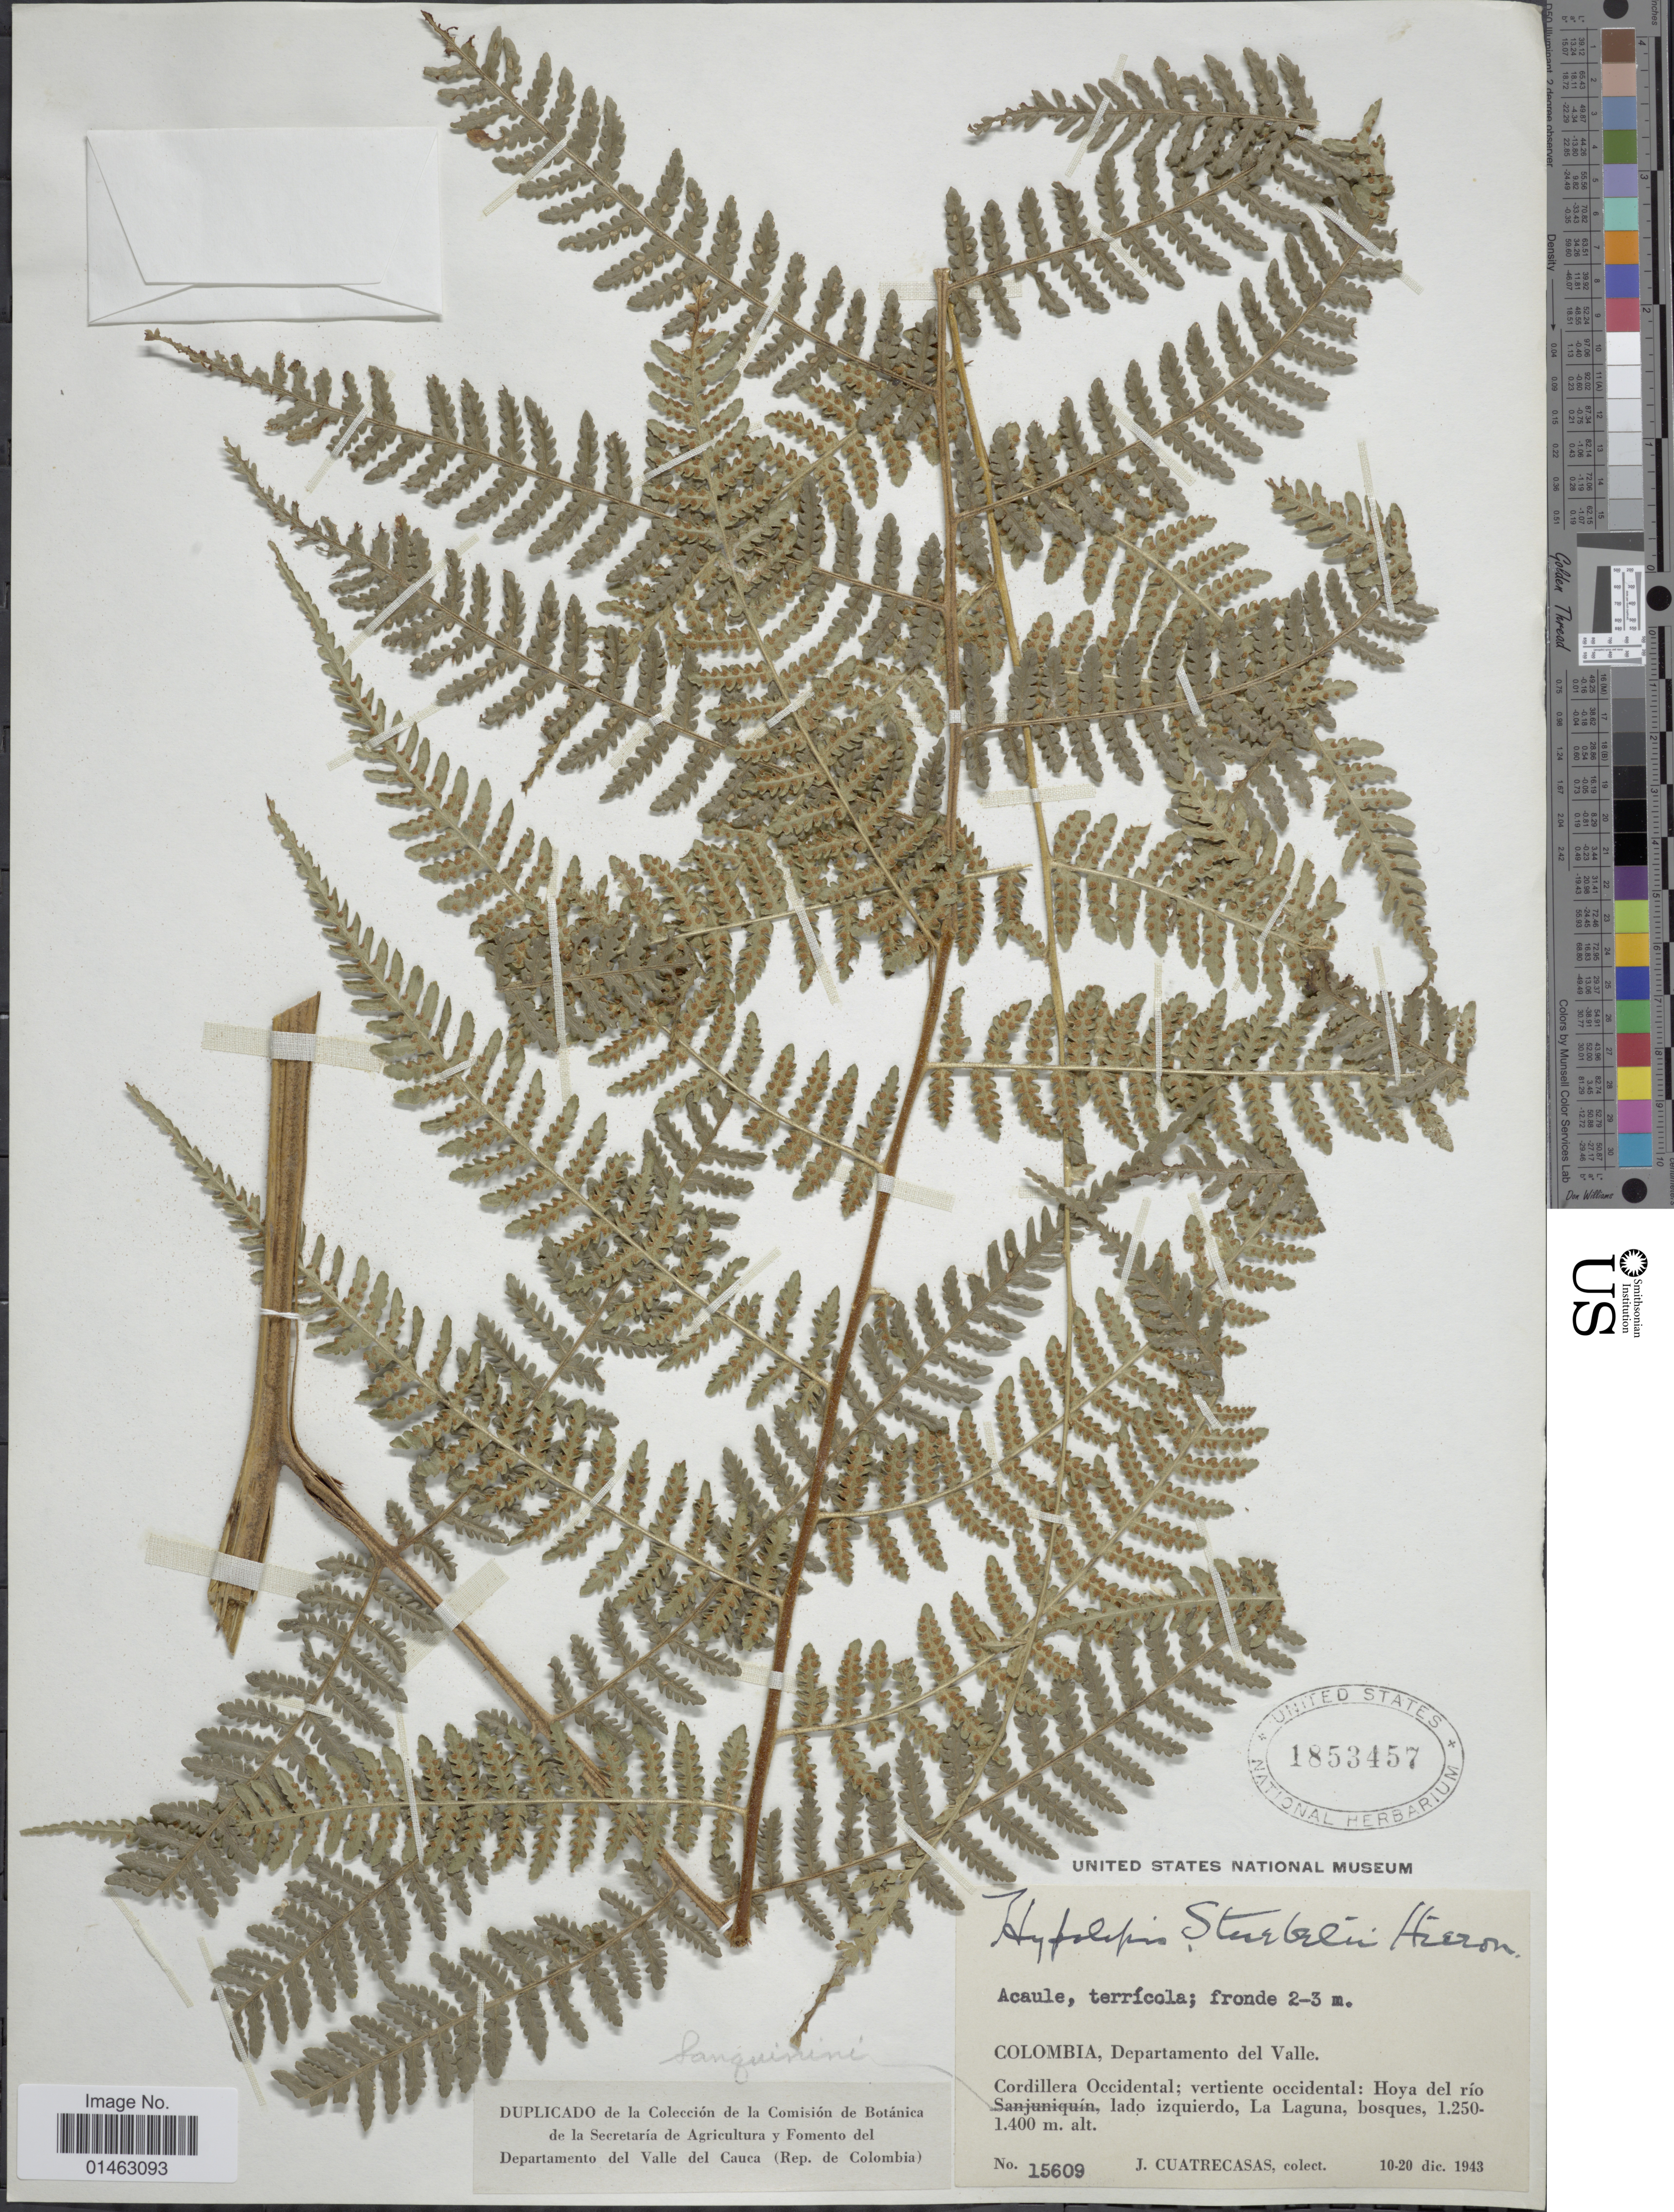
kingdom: Plantae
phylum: Tracheophyta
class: Polypodiopsida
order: Polypodiales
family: Dennstaedtiaceae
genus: Hypolepis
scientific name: Hypolepis steubelii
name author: Hieron.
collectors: J. Cuatrecasas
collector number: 15609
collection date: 1943-12-10/1943-12-20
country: Colombia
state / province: Valle del Cauca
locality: Departamento del Valle, Cordillera Occidental; vertiente occidental: Hoya del río Sanquinini lado izquierdo, la Laguna, bosques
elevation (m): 1250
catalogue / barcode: US 1853457